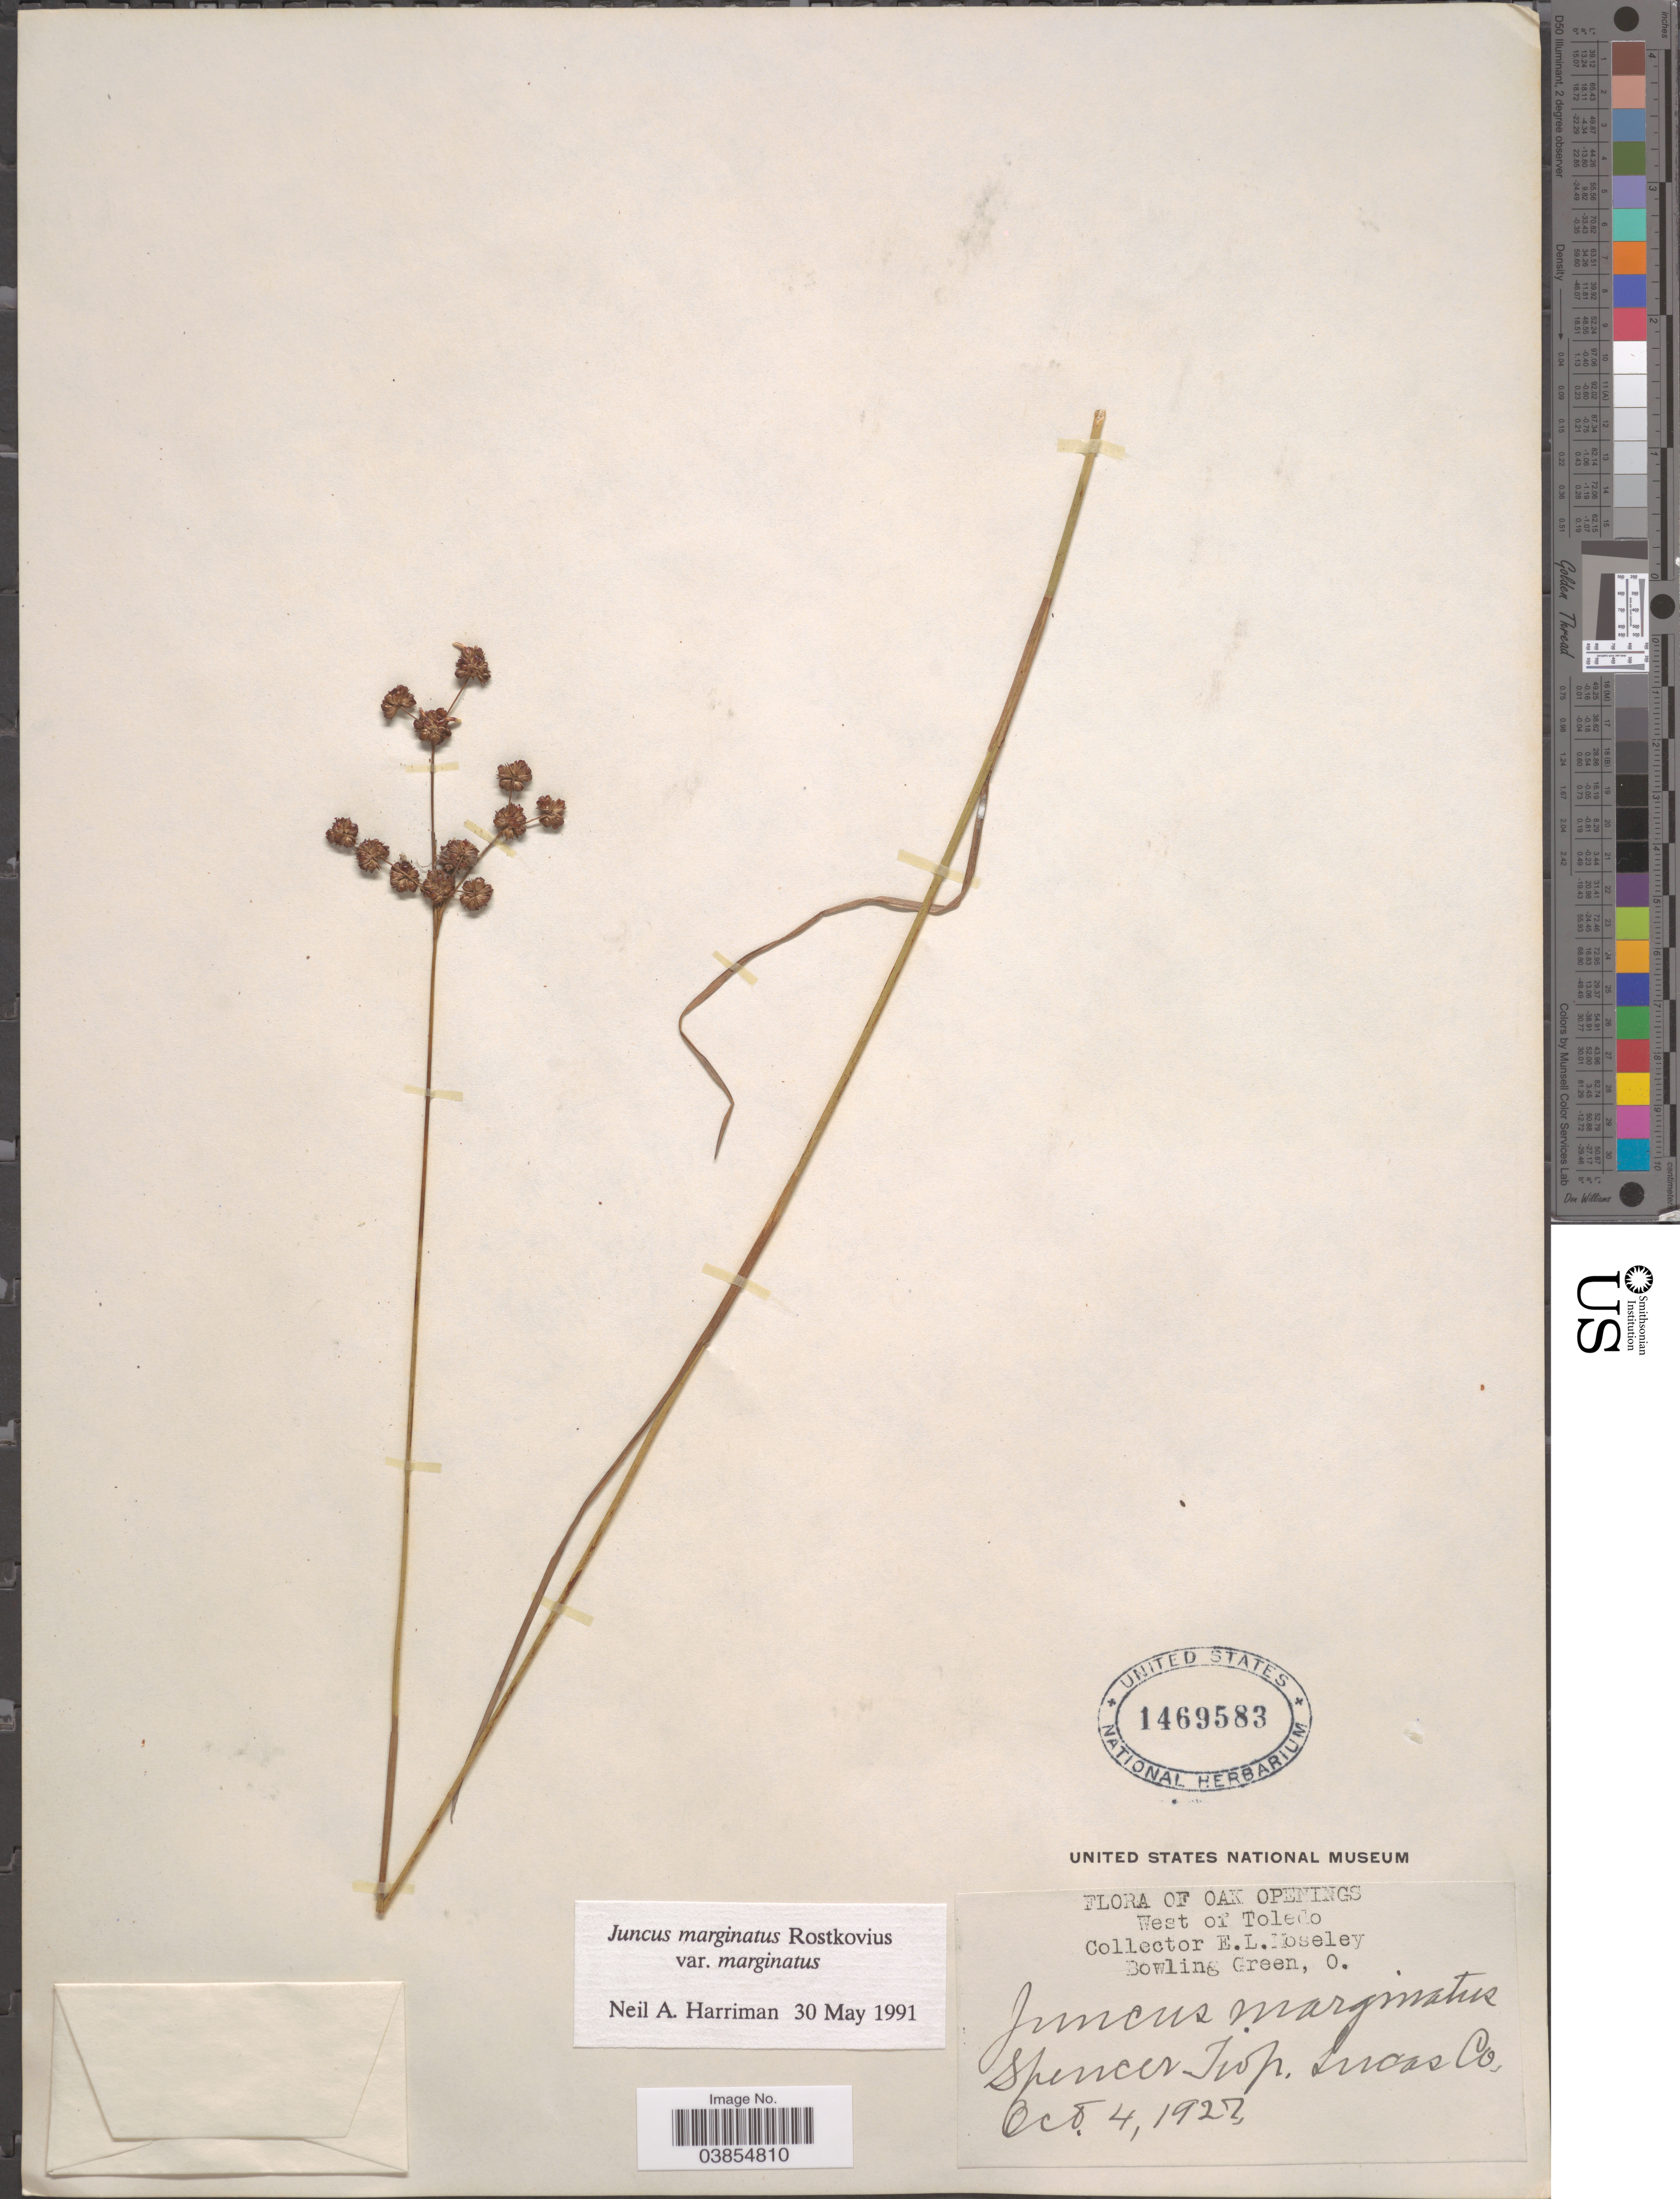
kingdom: Plantae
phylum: Tracheophyta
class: Liliopsida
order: Poales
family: Juncaceae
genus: Juncus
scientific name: Juncus marginatus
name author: Rostk.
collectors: E. Moseley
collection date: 1927-10-04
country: United States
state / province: Ohio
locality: Oak Openings. West of Toledo. Spencer Twp. Lucas Co.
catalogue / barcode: US 1469583